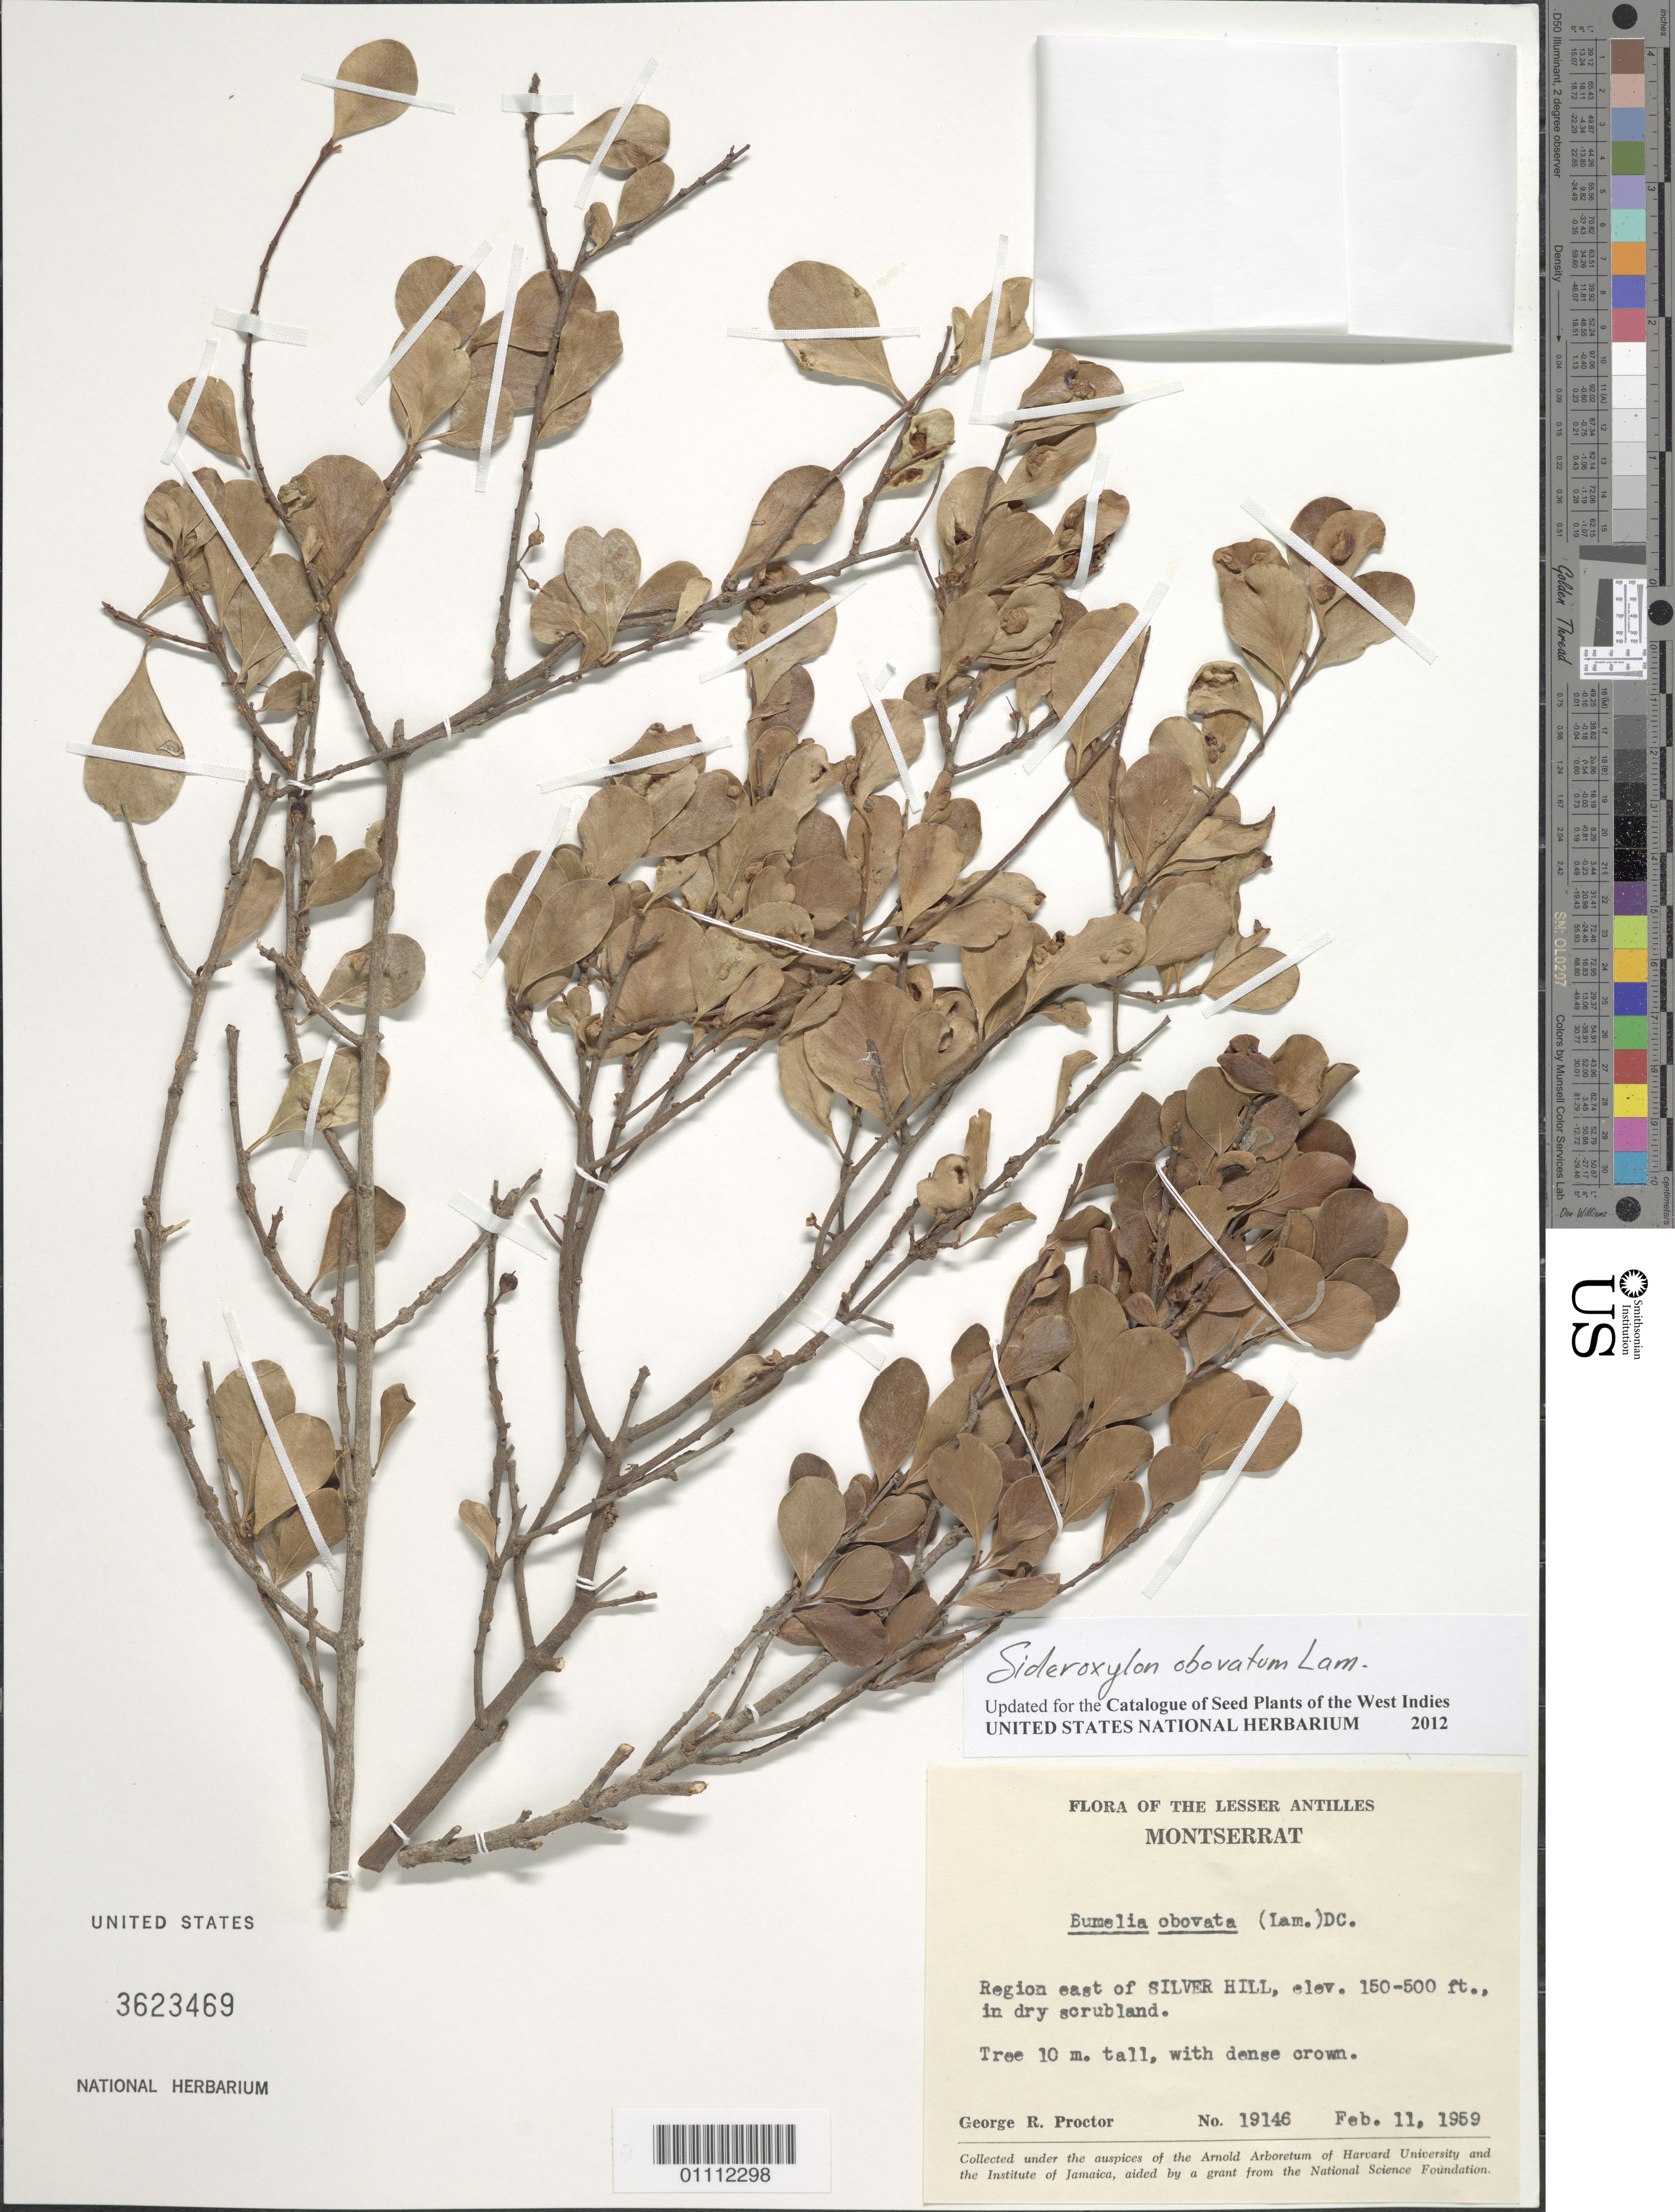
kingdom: Plantae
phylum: Tracheophyta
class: Magnoliopsida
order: Ericales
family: Sapotaceae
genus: Sideroxylon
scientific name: Sideroxylon obovatum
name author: Lam.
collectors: G. R. Proctor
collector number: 19146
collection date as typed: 11 Feb 1959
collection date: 1959-02-11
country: Montserrat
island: Montserrat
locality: Silver Hill, region E of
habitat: Dry scrubland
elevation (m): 46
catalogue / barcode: US 3623469